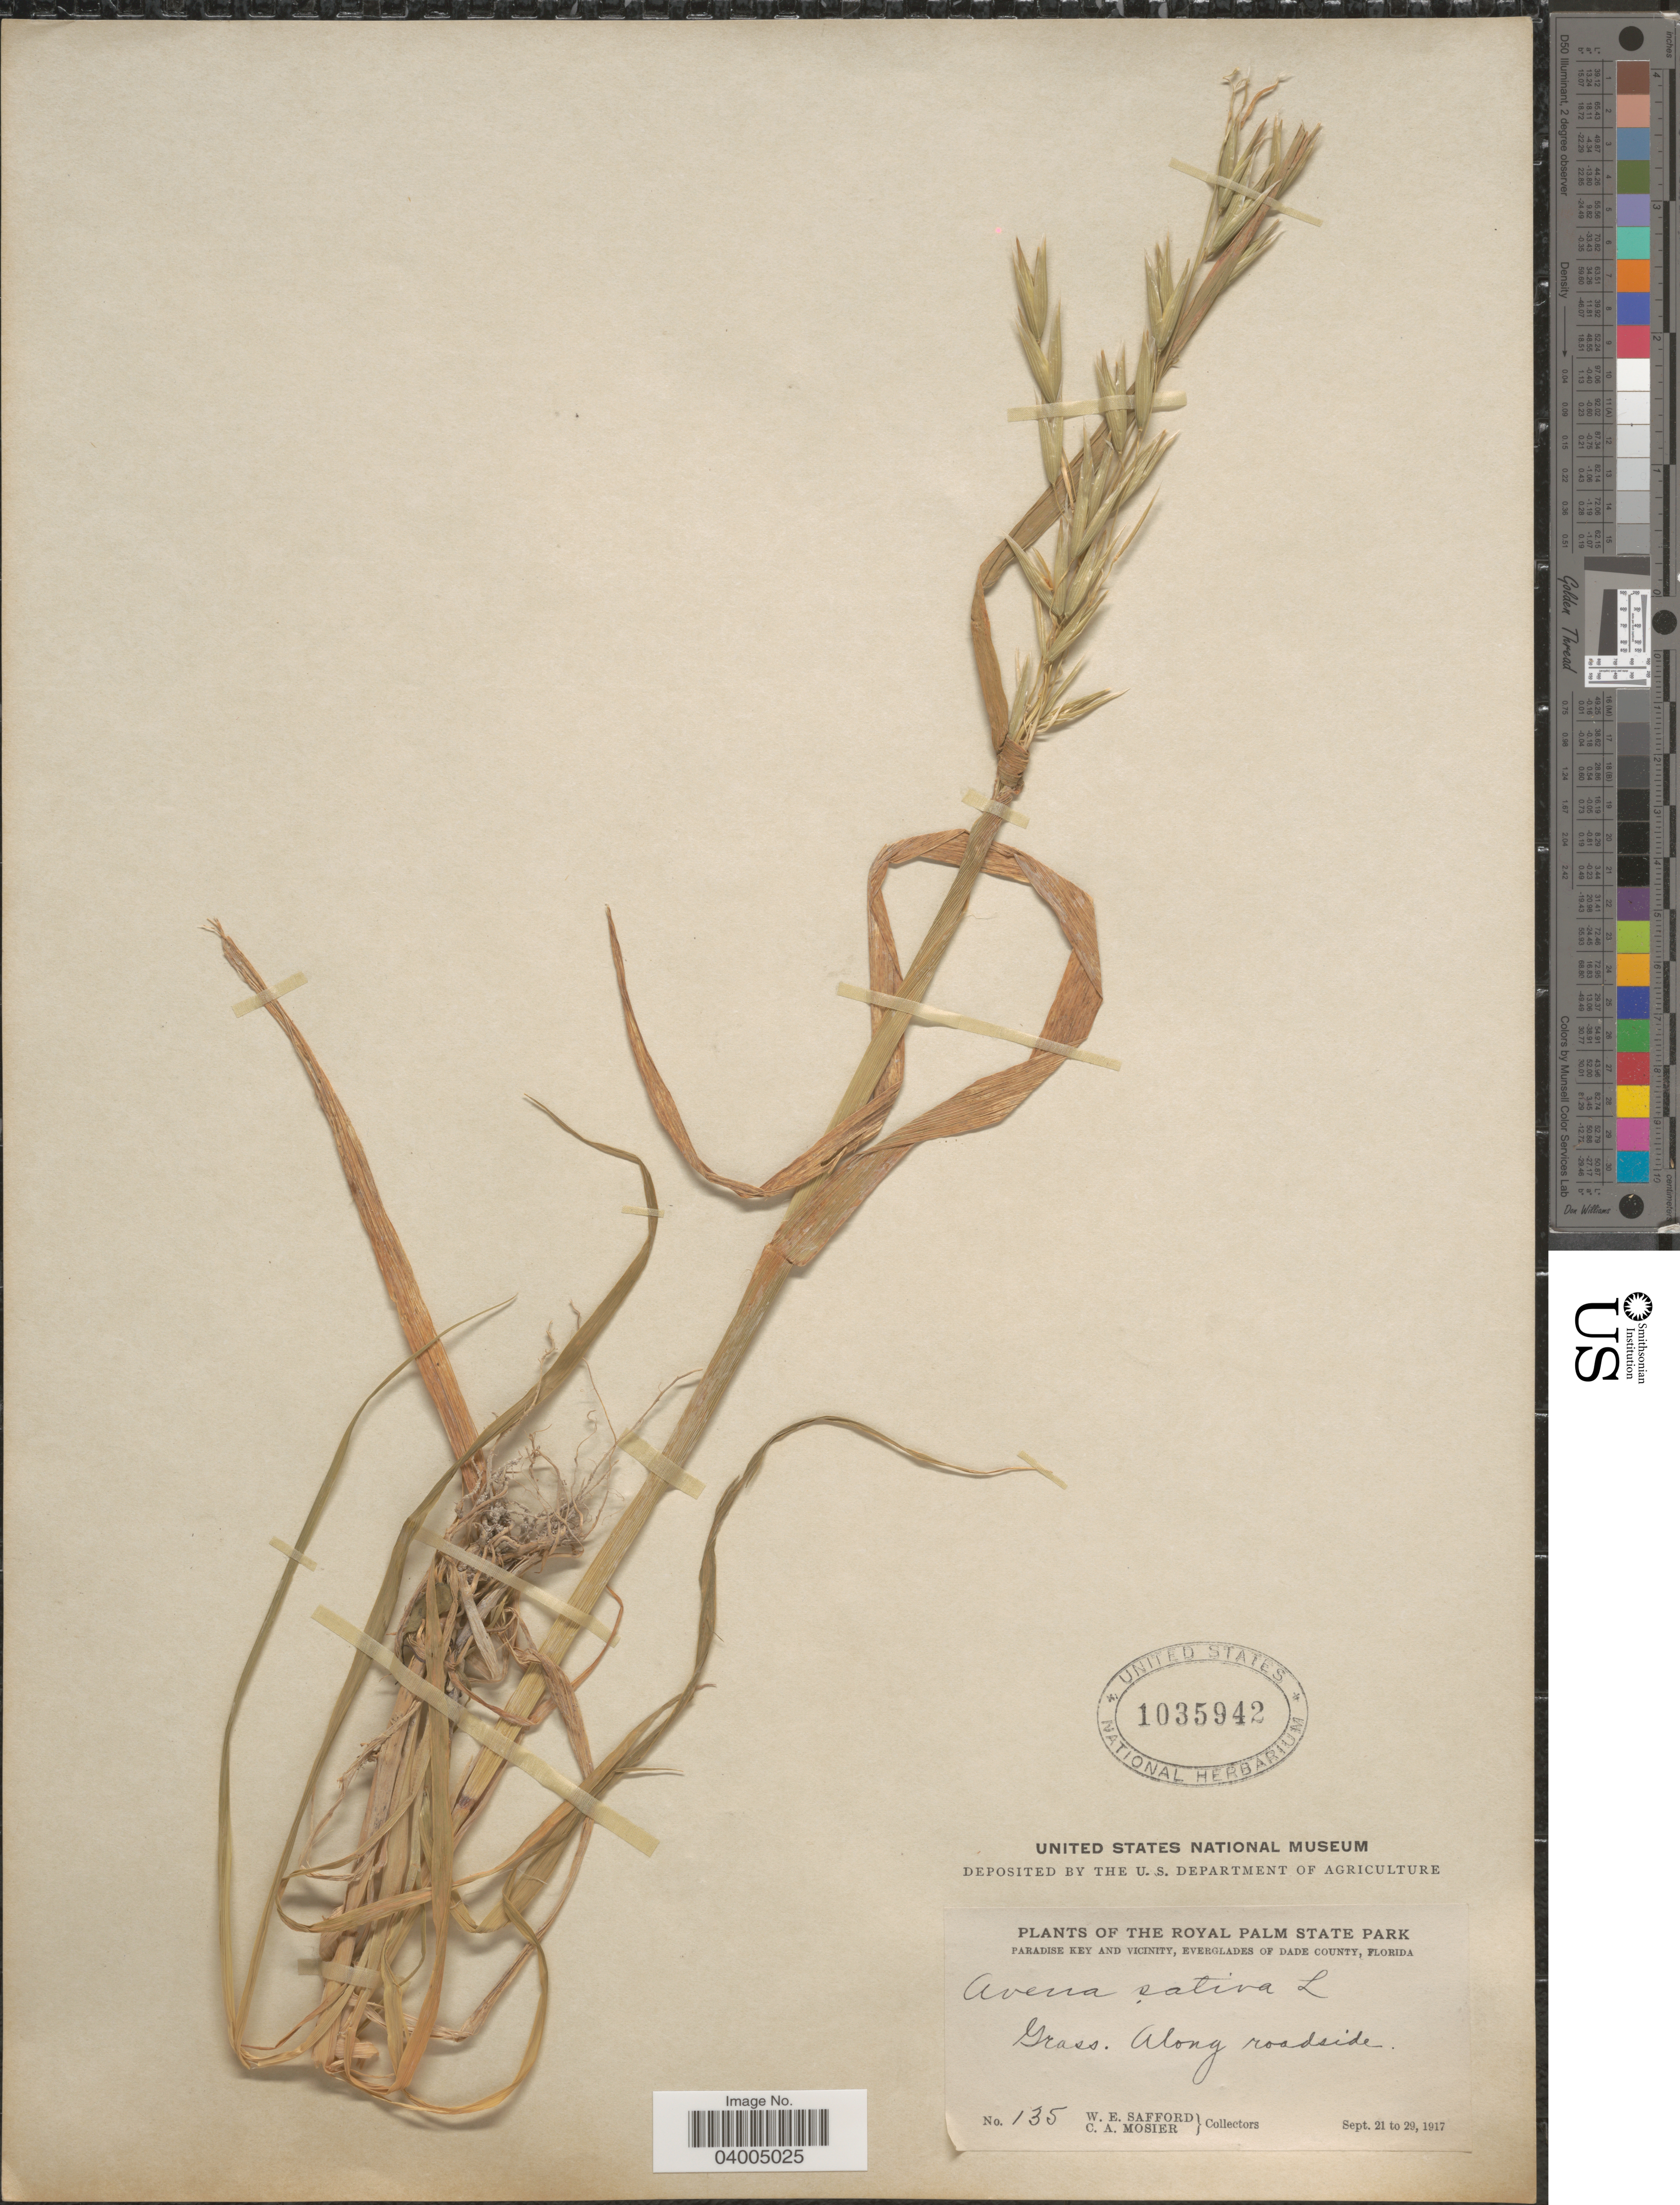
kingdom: Plantae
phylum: Tracheophyta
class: Liliopsida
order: Poales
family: Poaceae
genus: Avena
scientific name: Avena sativa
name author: L.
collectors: W. E. Safford & C. A. Mosier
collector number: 135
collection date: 1917-09-21/1917-09-29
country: United States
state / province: Florida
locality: The Royal Palm State Park. Paradise Key and Vicinity, Everglades of Dade County.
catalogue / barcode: US 1035942